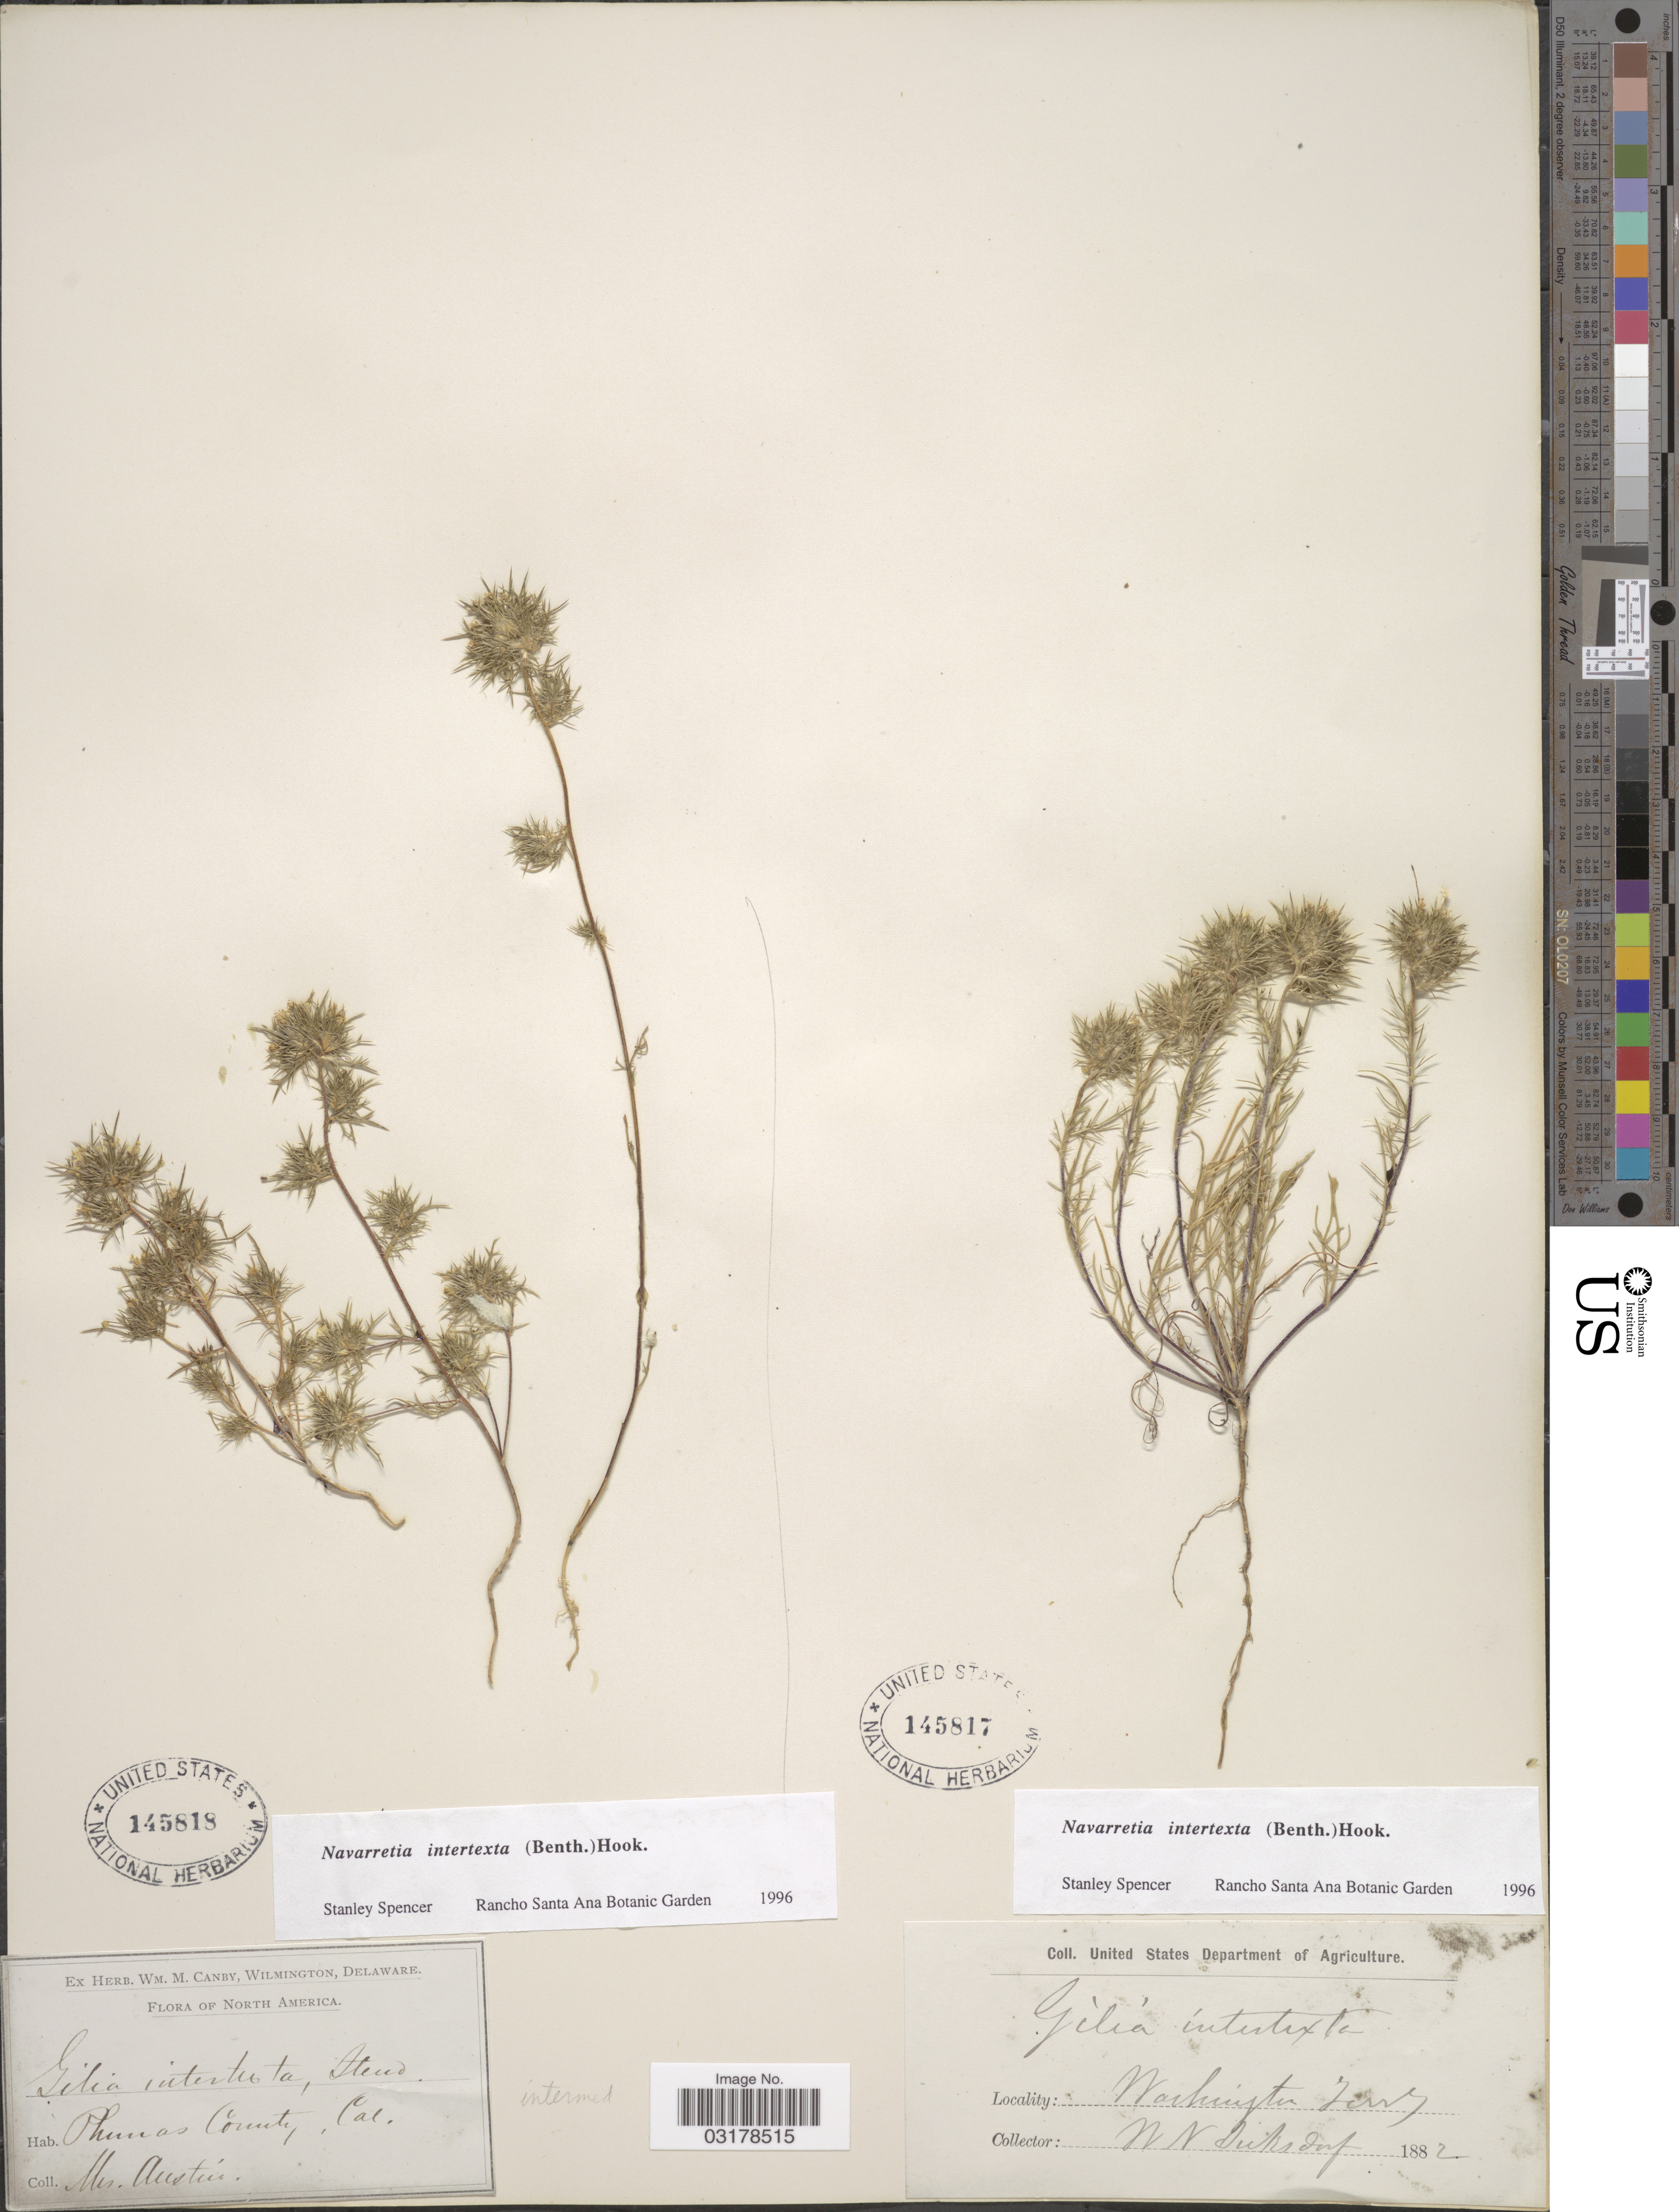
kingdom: Plantae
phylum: Tracheophyta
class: Magnoliopsida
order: Ericales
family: Polemoniaceae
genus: Navarretia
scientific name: Navarretia intertexta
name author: (Benth.) Hook.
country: United States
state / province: California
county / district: Plumas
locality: Plumas County, Cal.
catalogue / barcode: US 145818